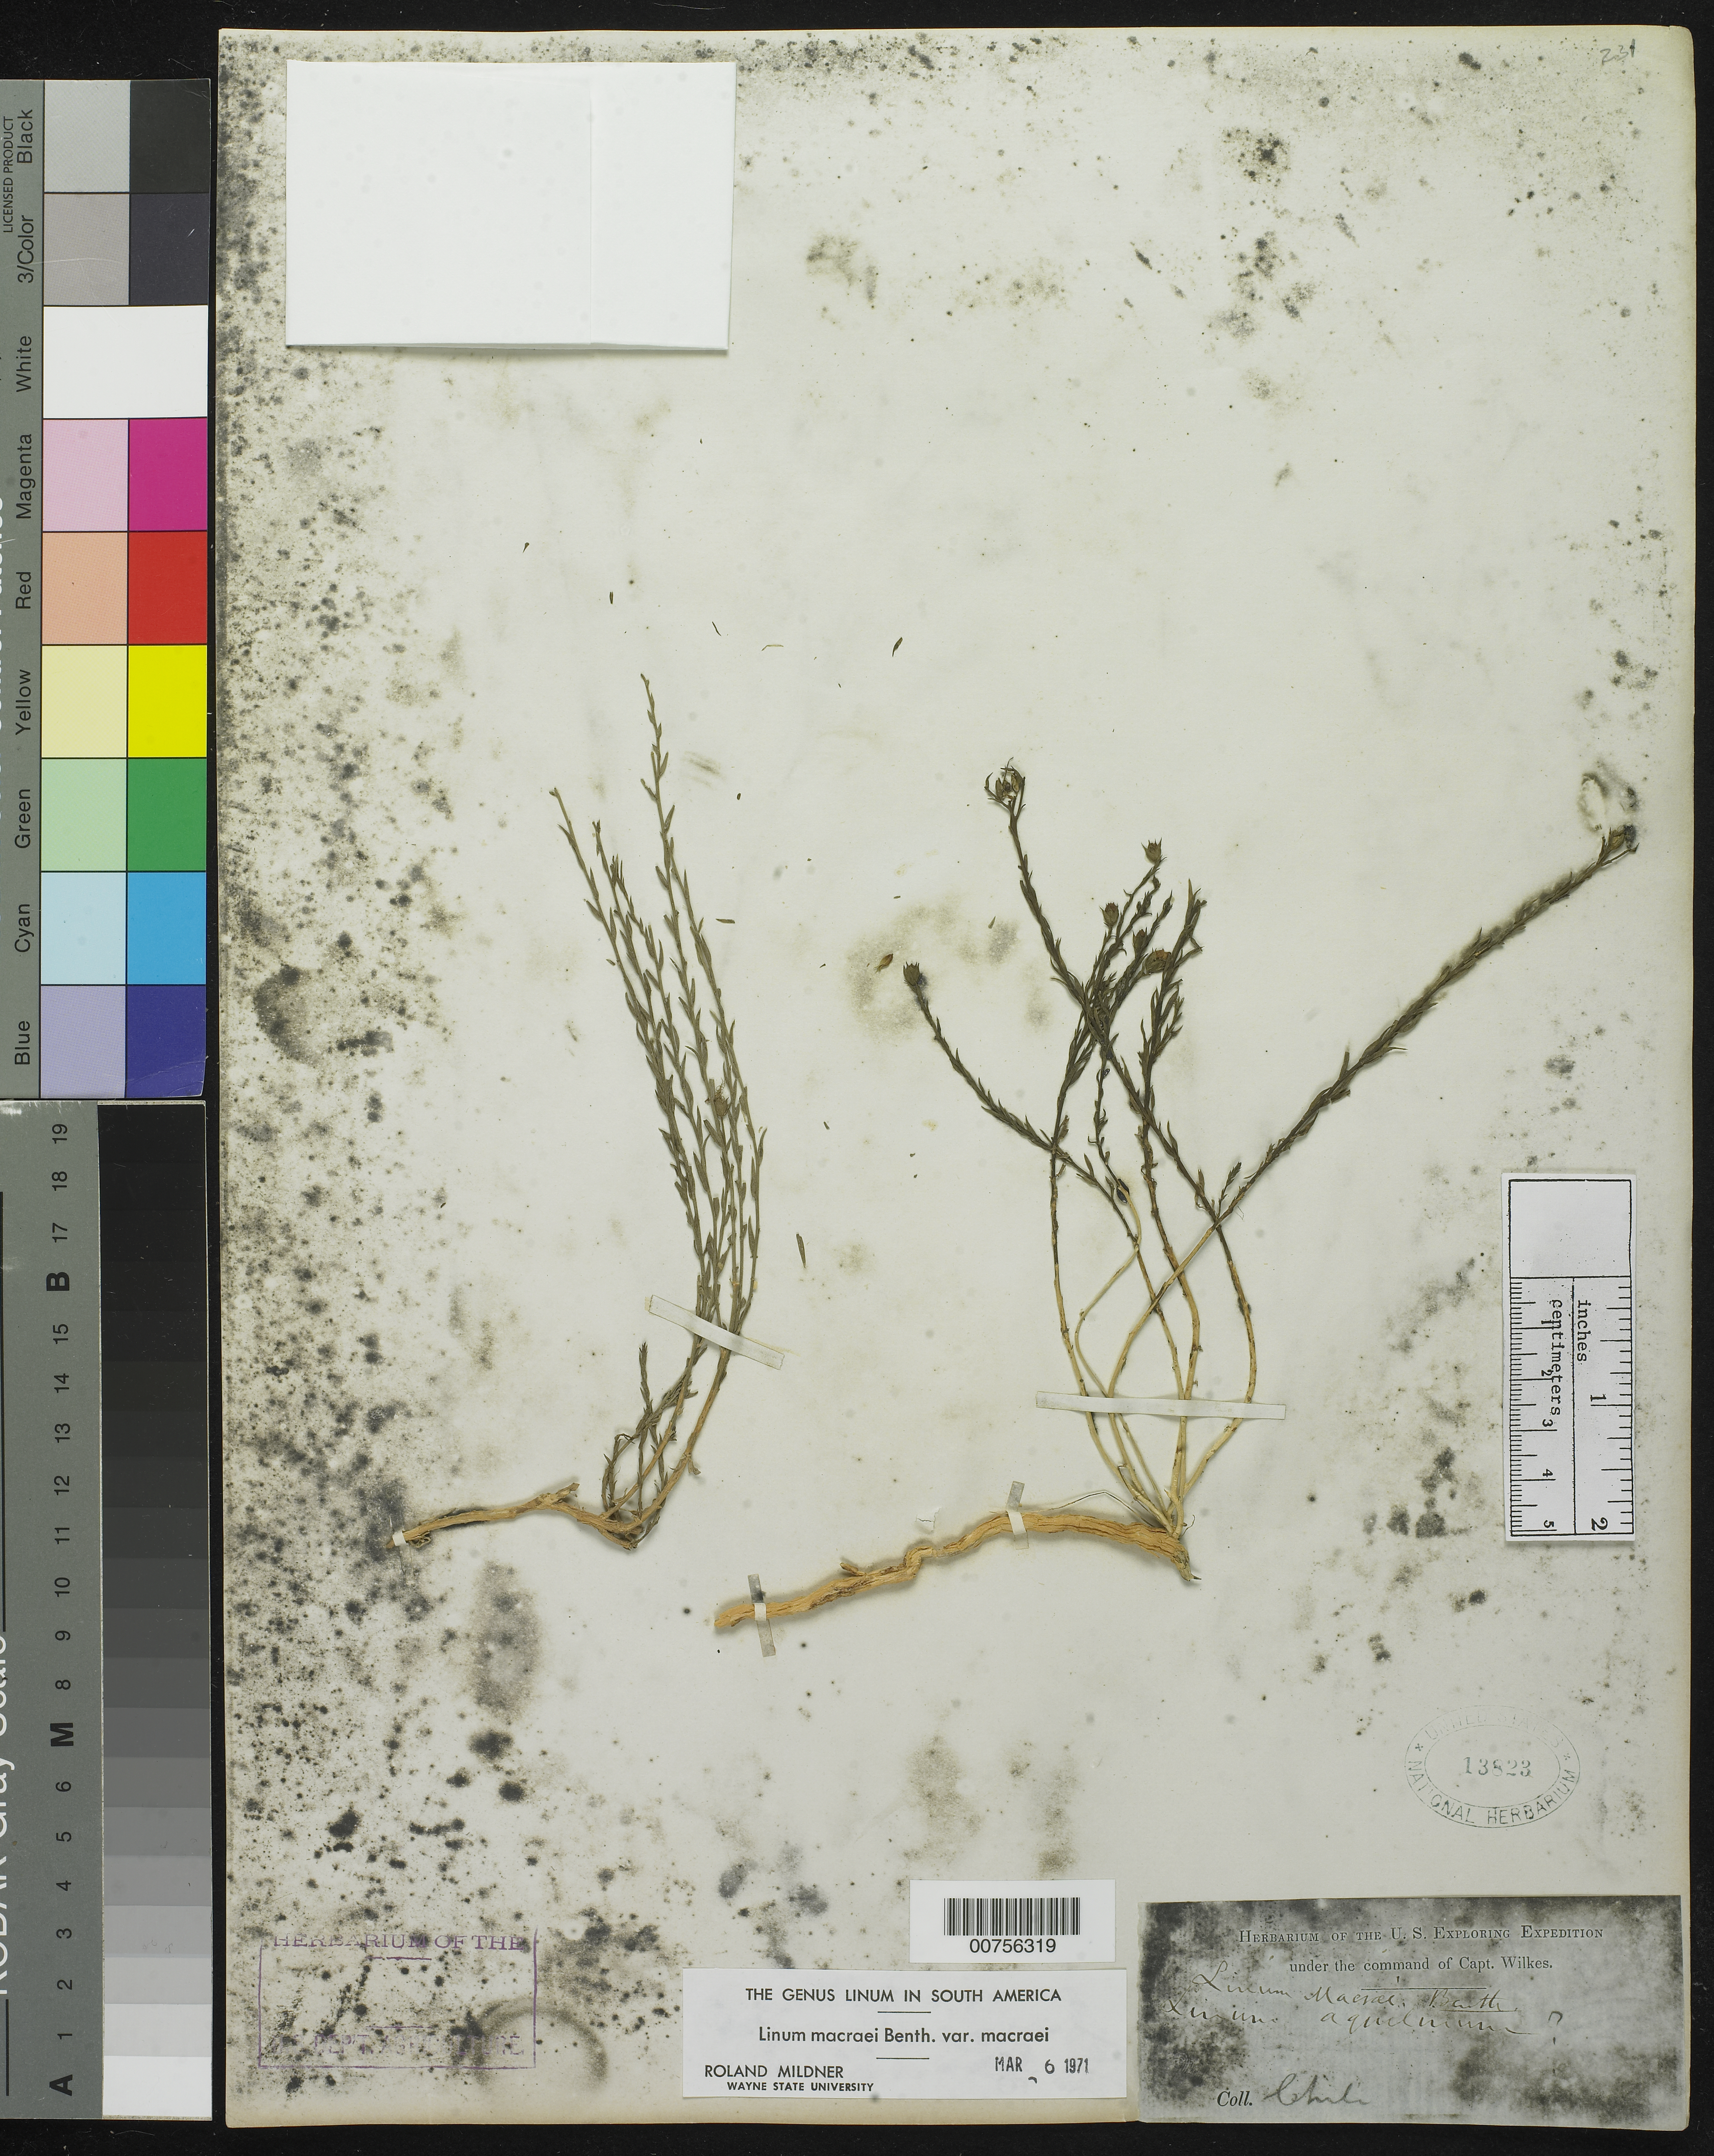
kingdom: Plantae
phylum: Tracheophyta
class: Magnoliopsida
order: Malpighiales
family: Linaceae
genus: Linum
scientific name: Linum macraei var. macraei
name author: Benth.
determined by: Mildner, R.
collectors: Wilkes Explor. Exped.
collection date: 1838/1842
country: Chile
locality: Chili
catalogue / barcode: US 13823